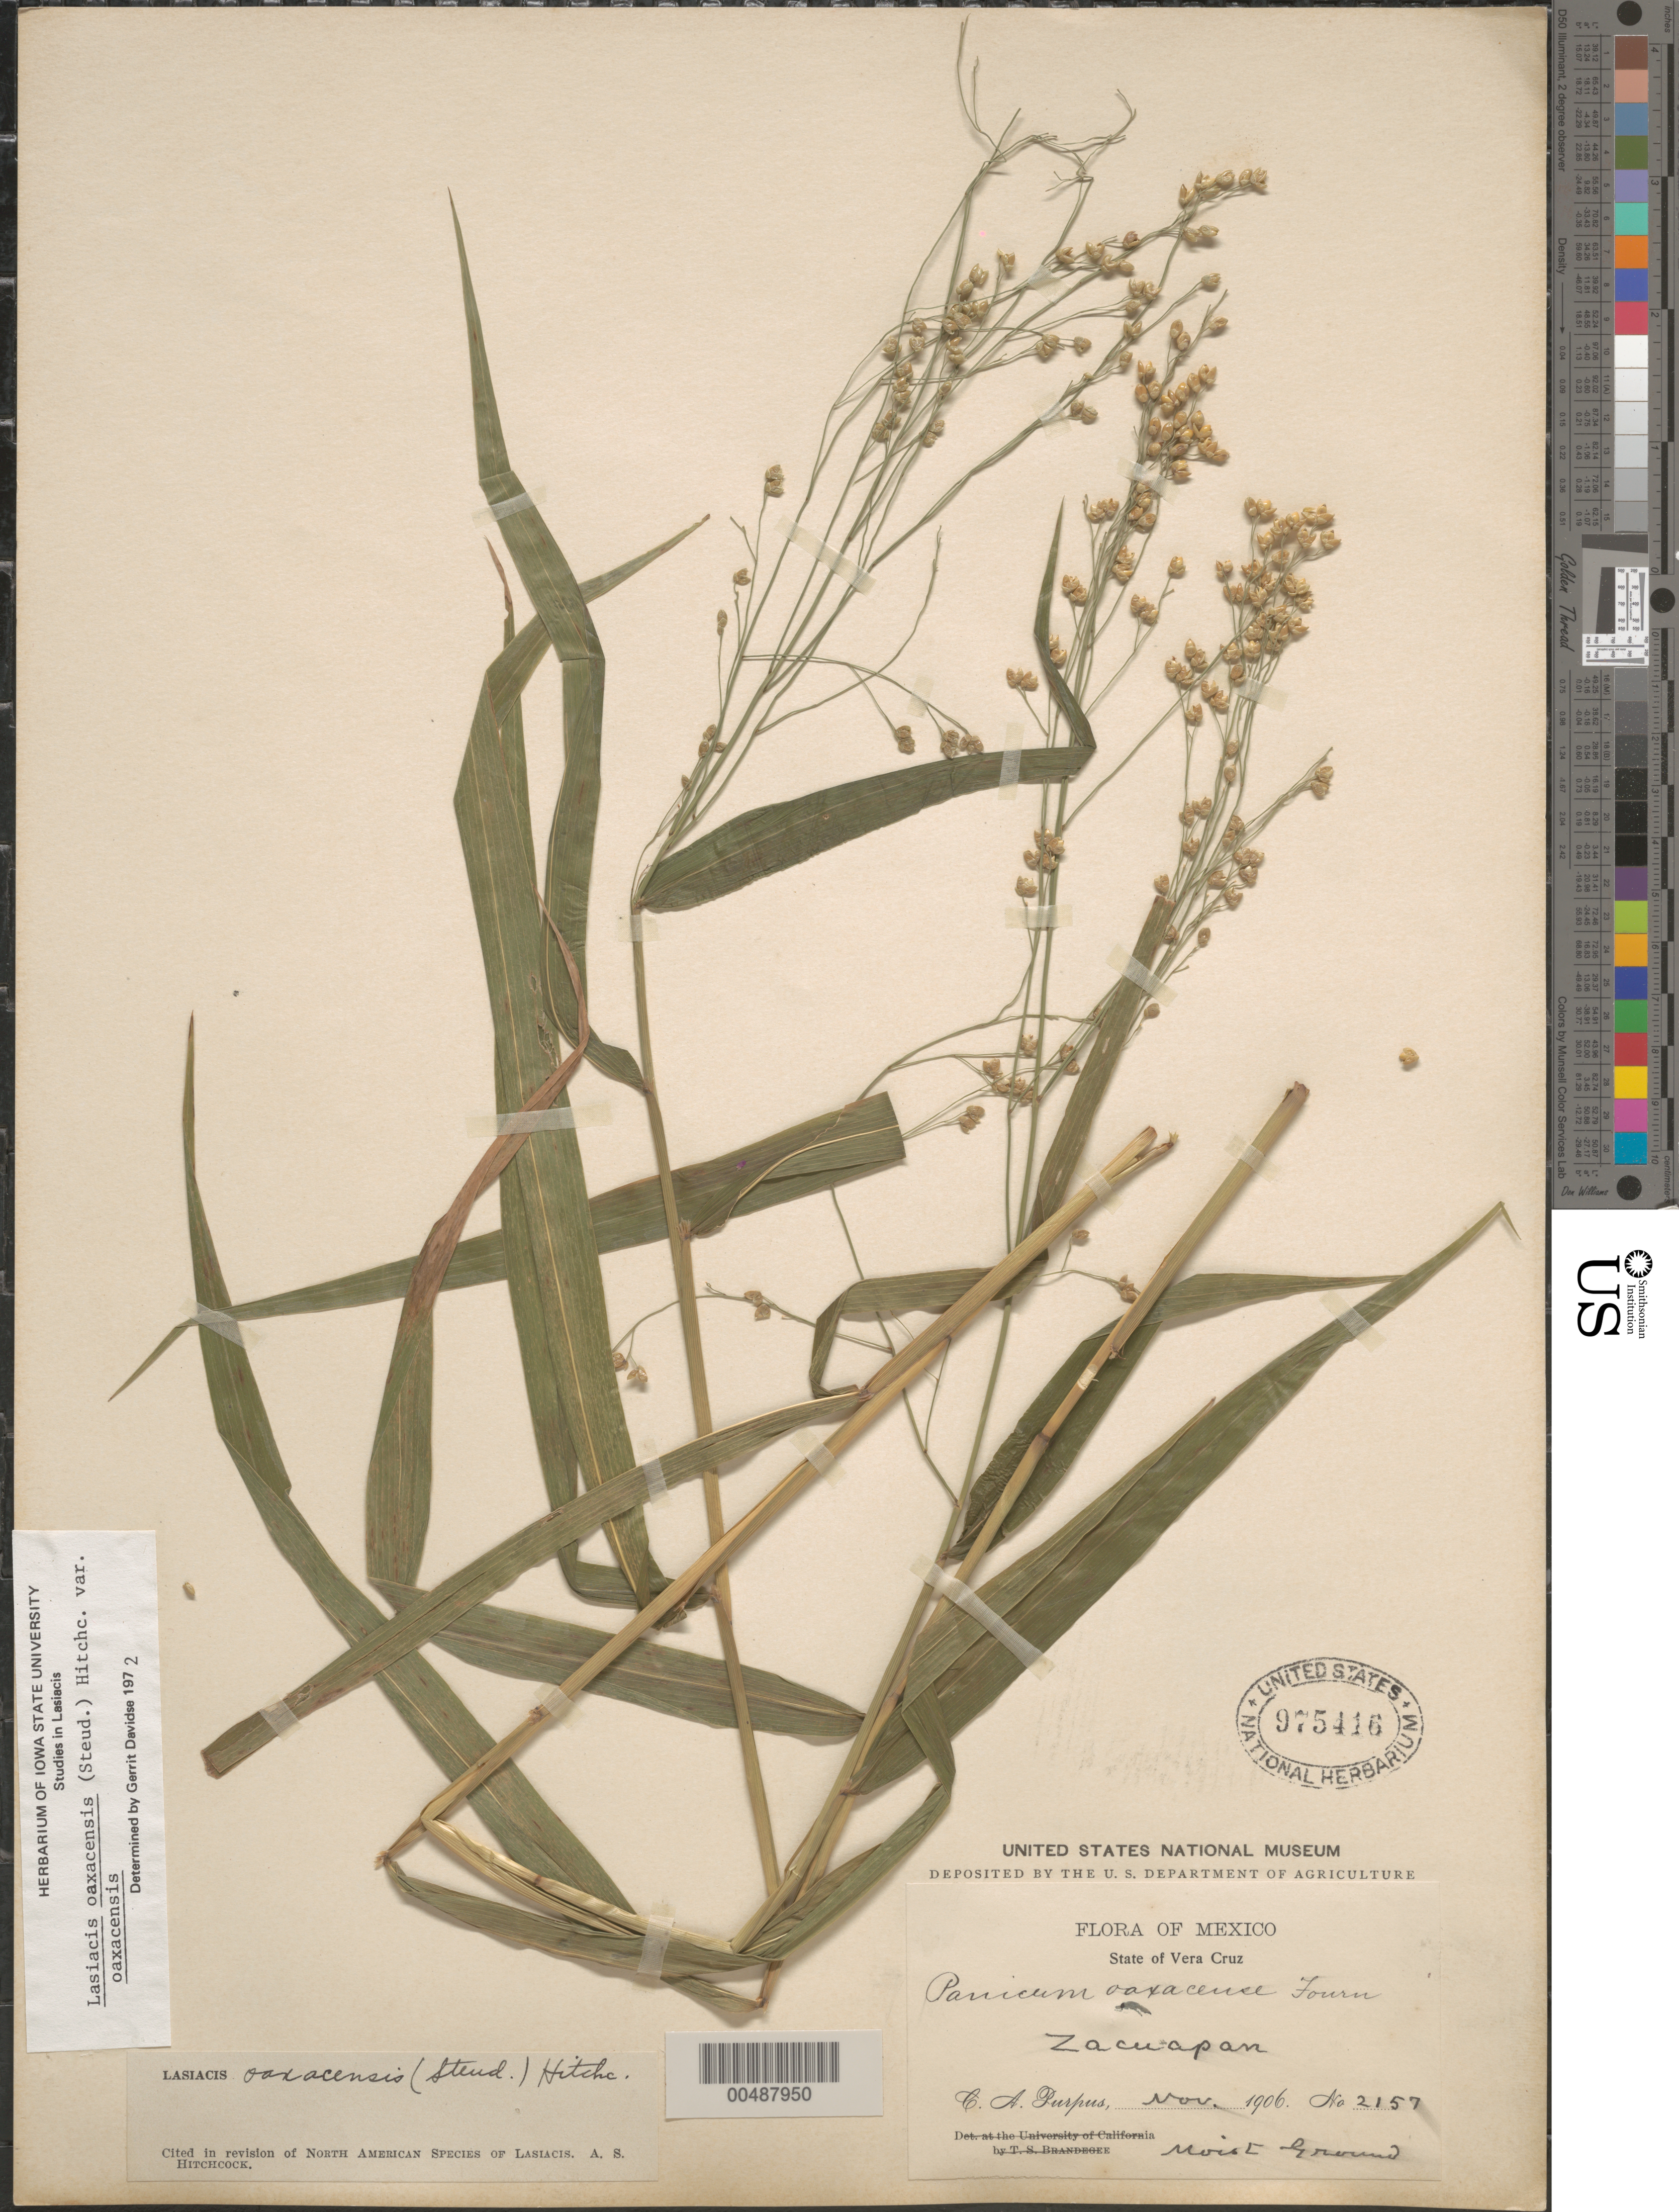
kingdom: Plantae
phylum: Tracheophyta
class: Liliopsida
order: Poales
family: Poaceae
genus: Lasiacis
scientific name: Lasiacis oaxacensis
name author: (Steud.) Hitchc.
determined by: Davidse, Gerrit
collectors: C. A. Purpus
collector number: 2157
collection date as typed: Nov 1906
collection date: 1906-11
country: Mexico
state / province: Veracruz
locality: Zacuapan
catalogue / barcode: US 975416